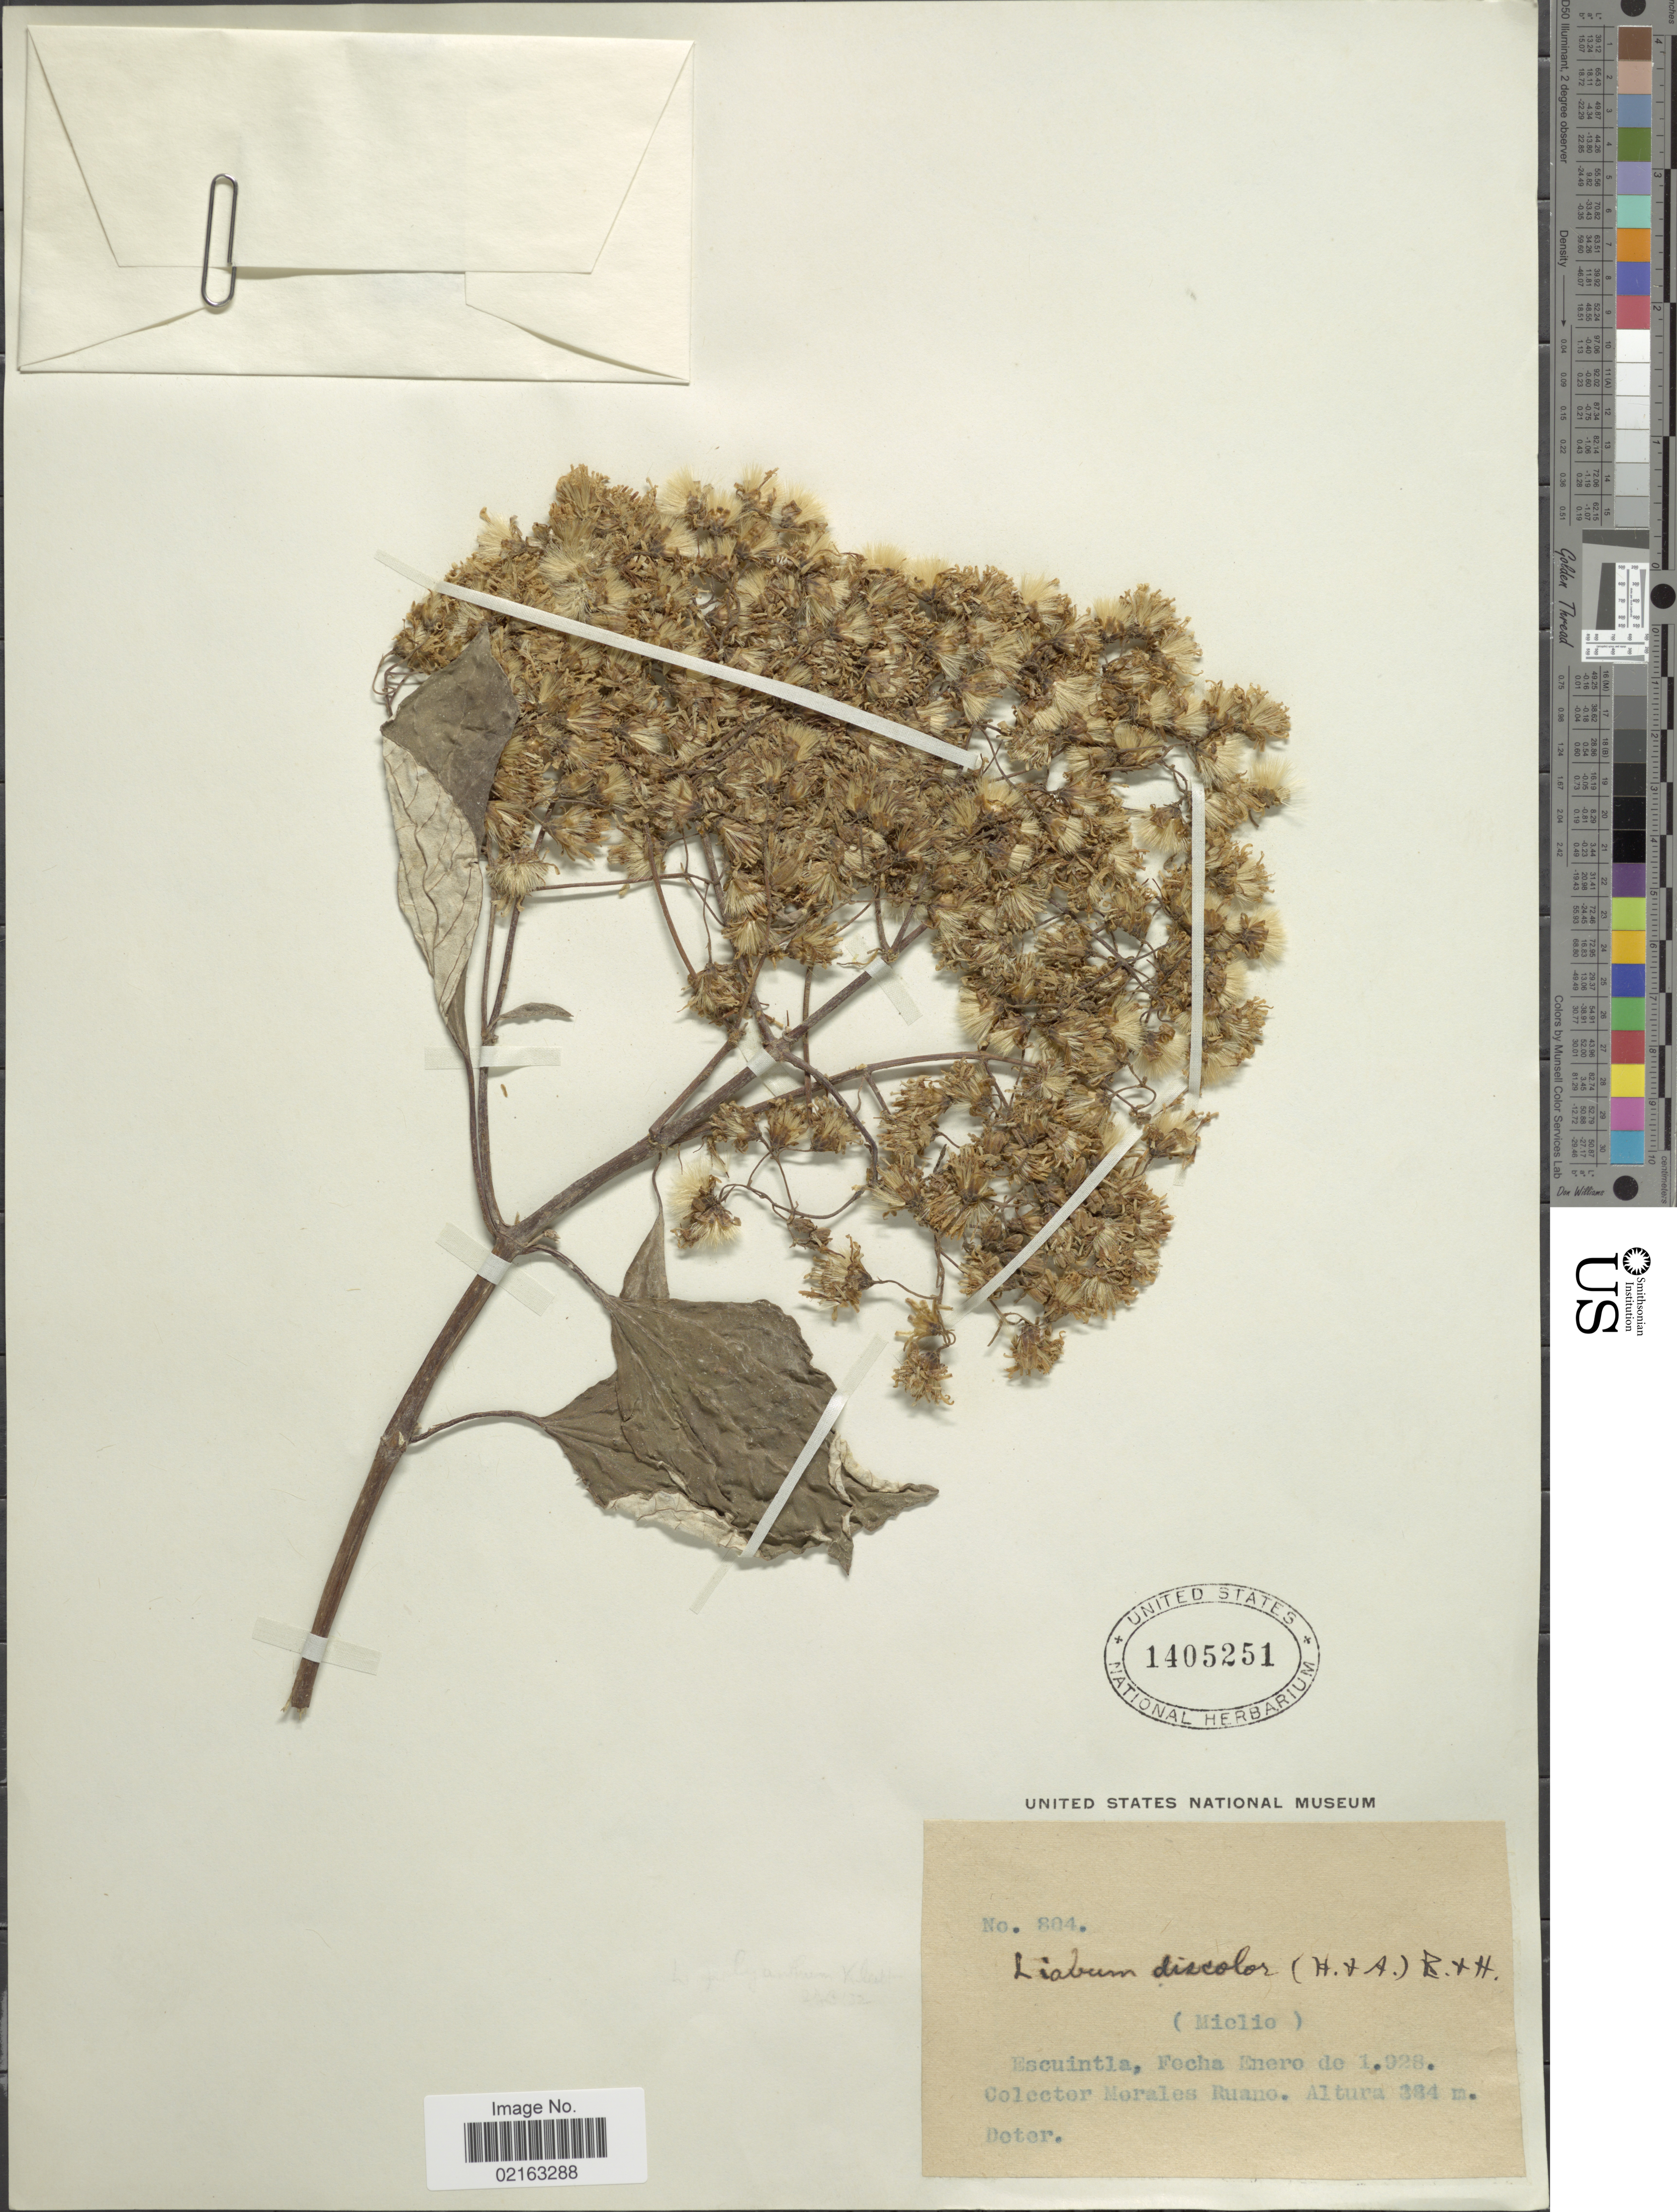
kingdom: Plantae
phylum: Tracheophyta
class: Magnoliopsida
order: Asterales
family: Asteraceae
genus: Sinclairia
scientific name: Sinclairia discolor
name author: Hook. & Arn.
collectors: M. Ruano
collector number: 804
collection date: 1928-01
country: Guatemala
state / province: Escuintla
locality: (Miclio). Escuintla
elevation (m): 384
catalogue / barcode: US 1405251